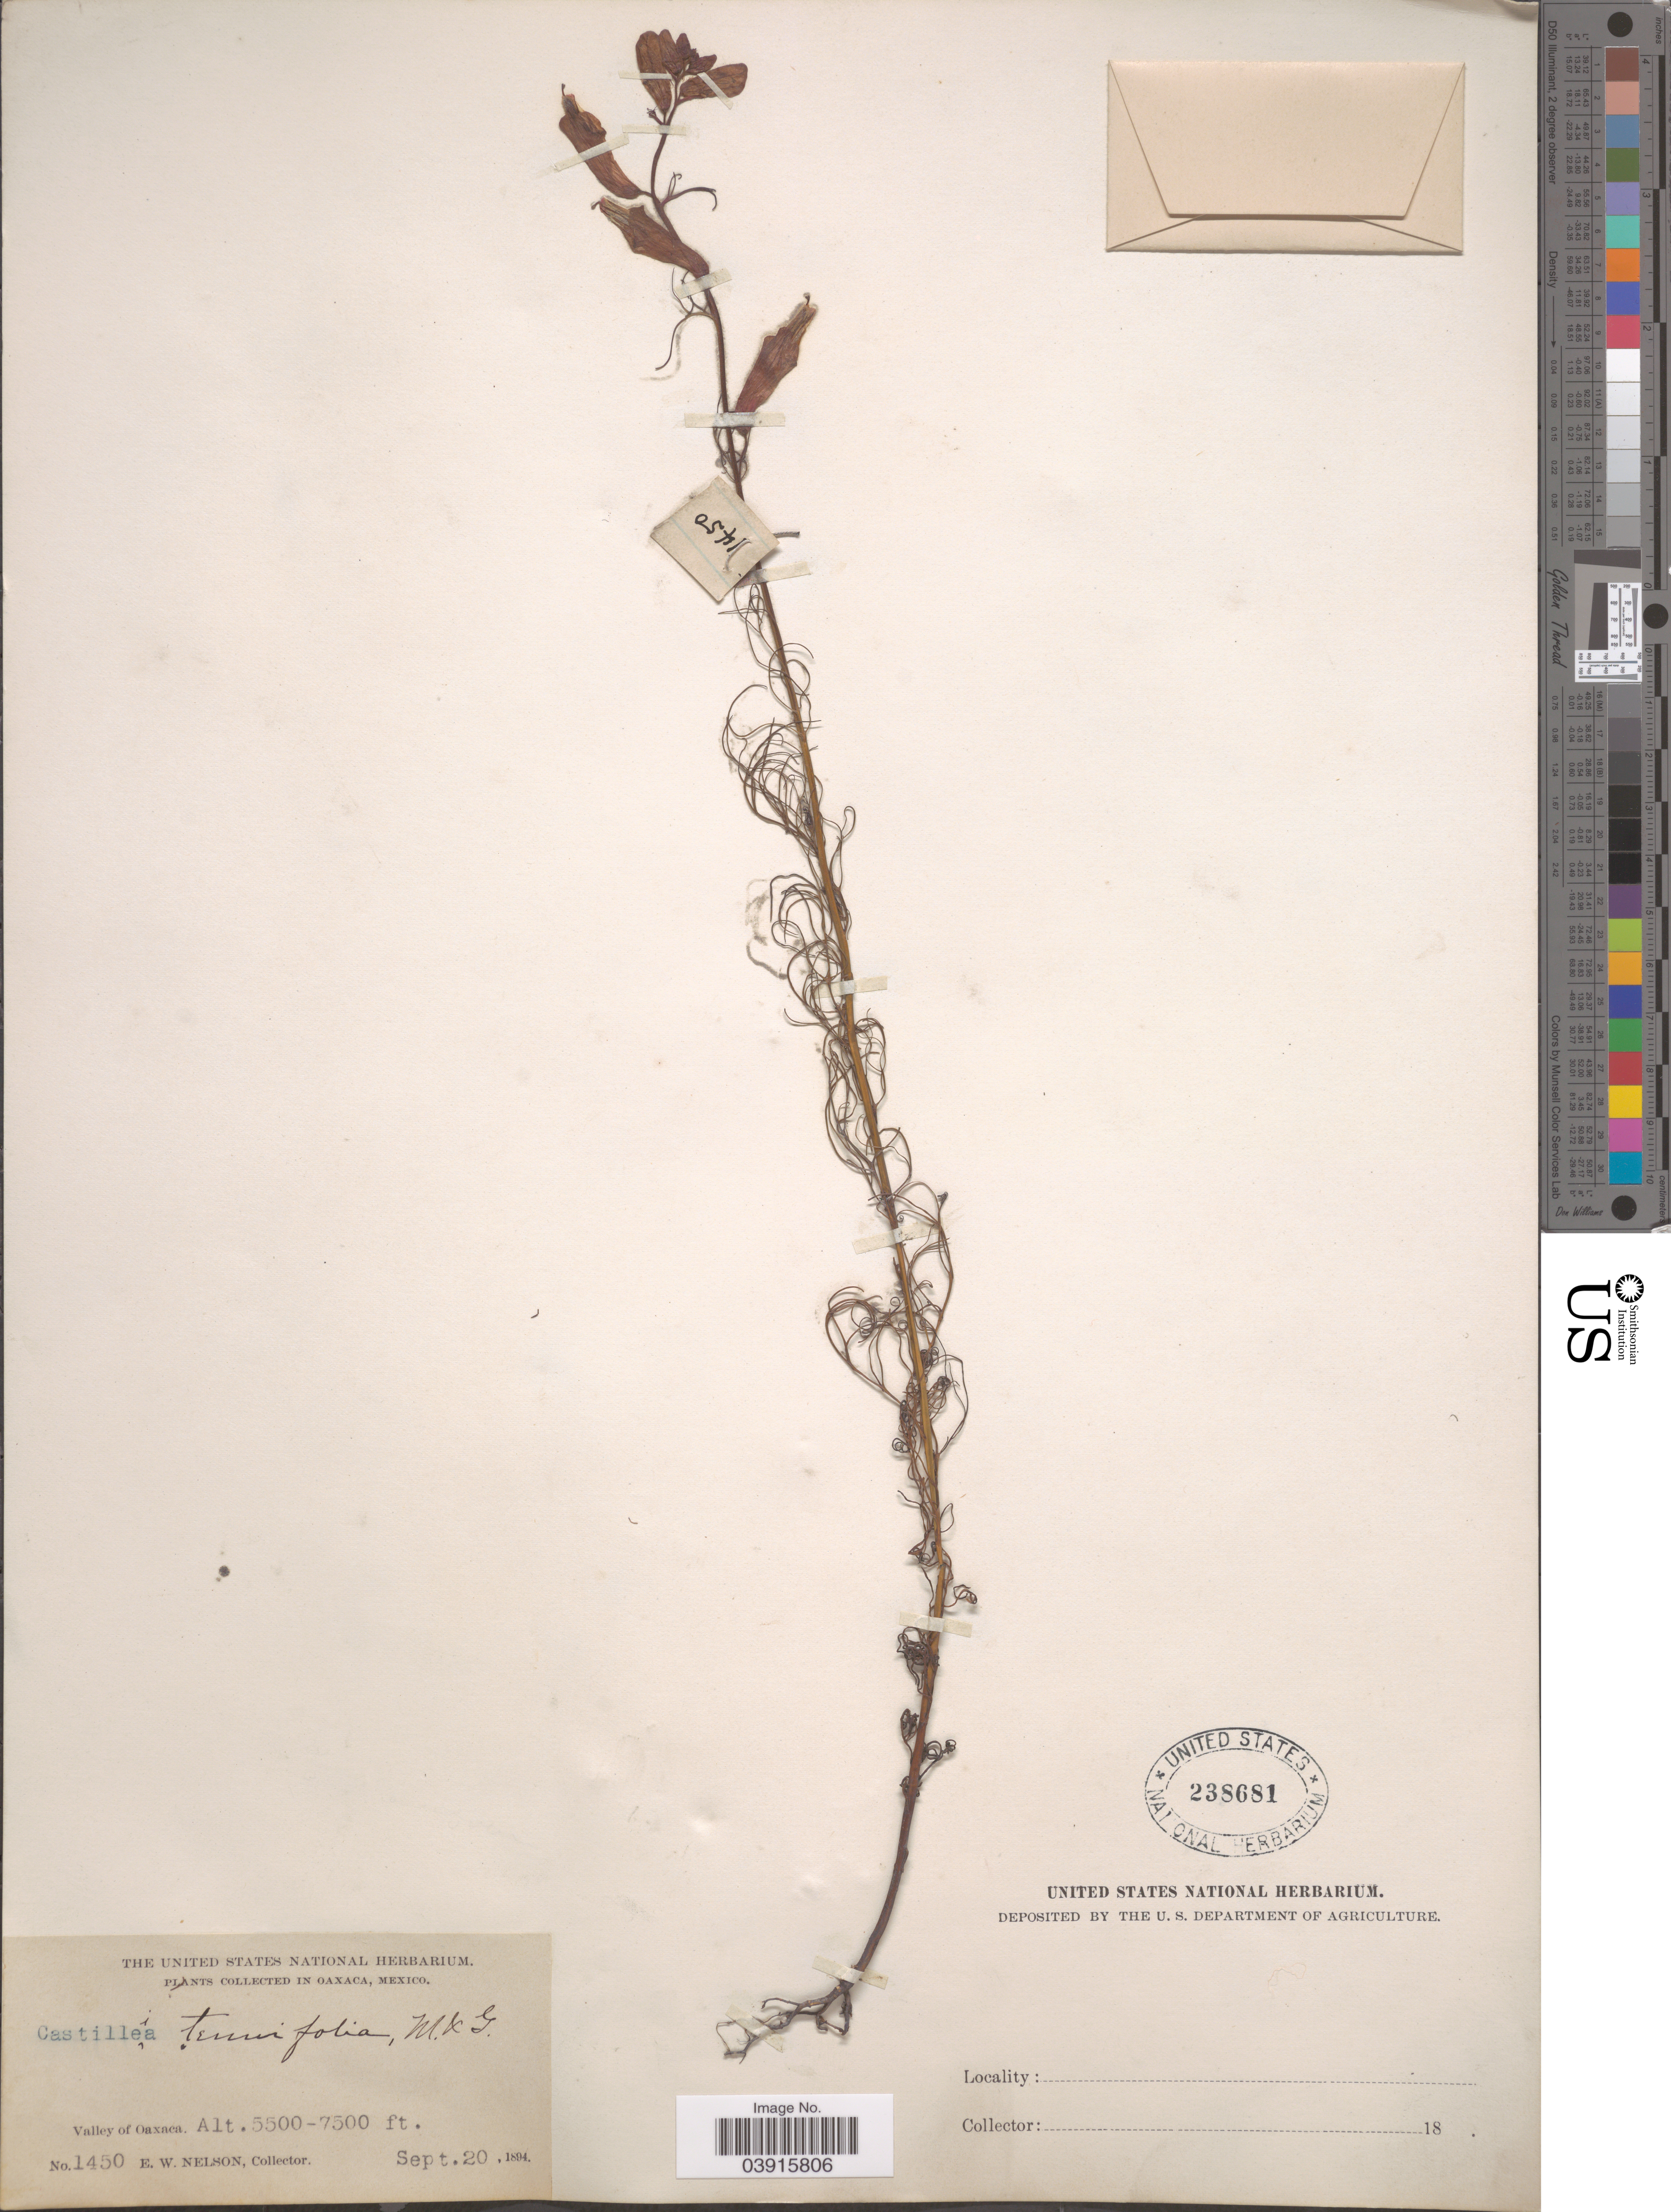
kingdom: Plantae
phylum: Tracheophyta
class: Magnoliopsida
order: Lamiales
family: Orobanchaceae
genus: Castilleja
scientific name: Castilleja tenuiflora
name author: Benth.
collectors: E. W. Nelson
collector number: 1450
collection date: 1894-09-20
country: Mexico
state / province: Oaxaca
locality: Valley of Oaxaca.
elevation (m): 1676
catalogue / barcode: US 238681